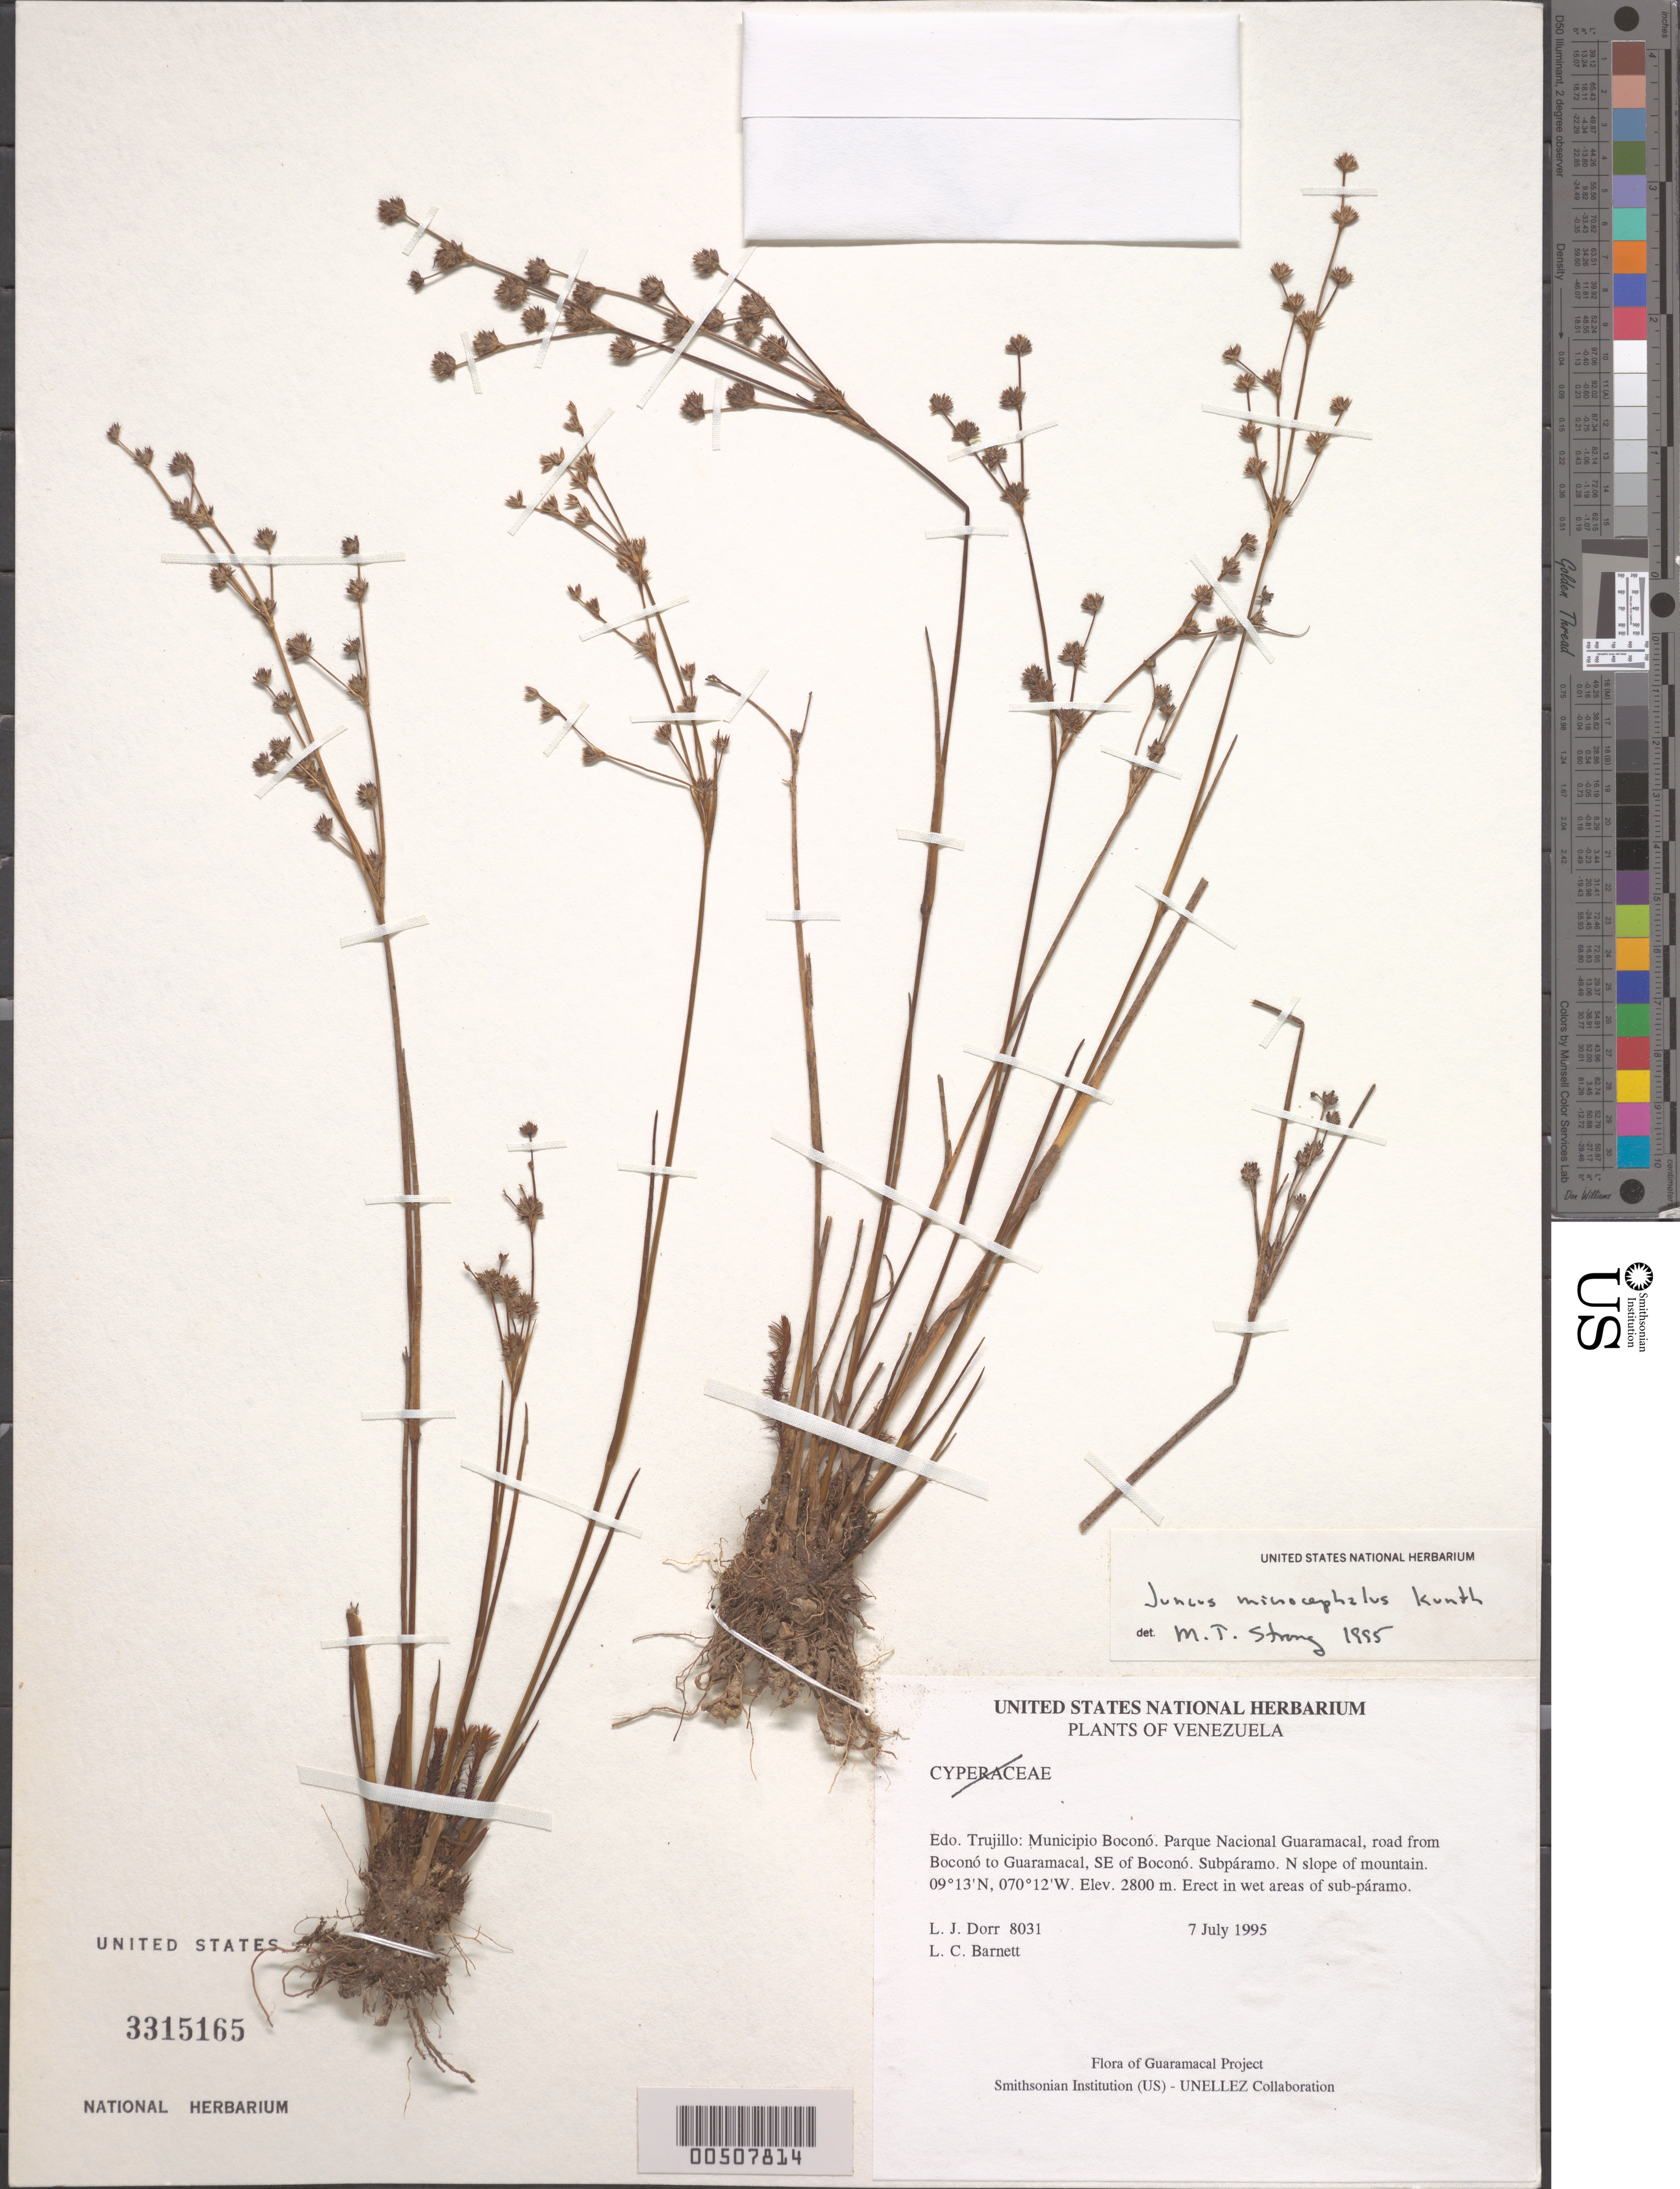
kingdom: Plantae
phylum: Tracheophyta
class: Liliopsida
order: Poales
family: Juncaceae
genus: Juncus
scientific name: Juncus microcephalus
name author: Kunth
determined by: Strong, M. T., (US), Smithsonian Institution - National Museum of Natural History (UNITED STATES)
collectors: L. J. Dorr & L. C. Barnett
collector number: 8031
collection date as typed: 07 Jul 1995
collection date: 1995-07-07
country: Venezuela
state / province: Trujillo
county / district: Boconó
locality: Parque Nacional Guaramacal, road from Boconó to Guaramacal, SE of Boconó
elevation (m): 2800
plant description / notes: PORT, US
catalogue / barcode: US 3315165